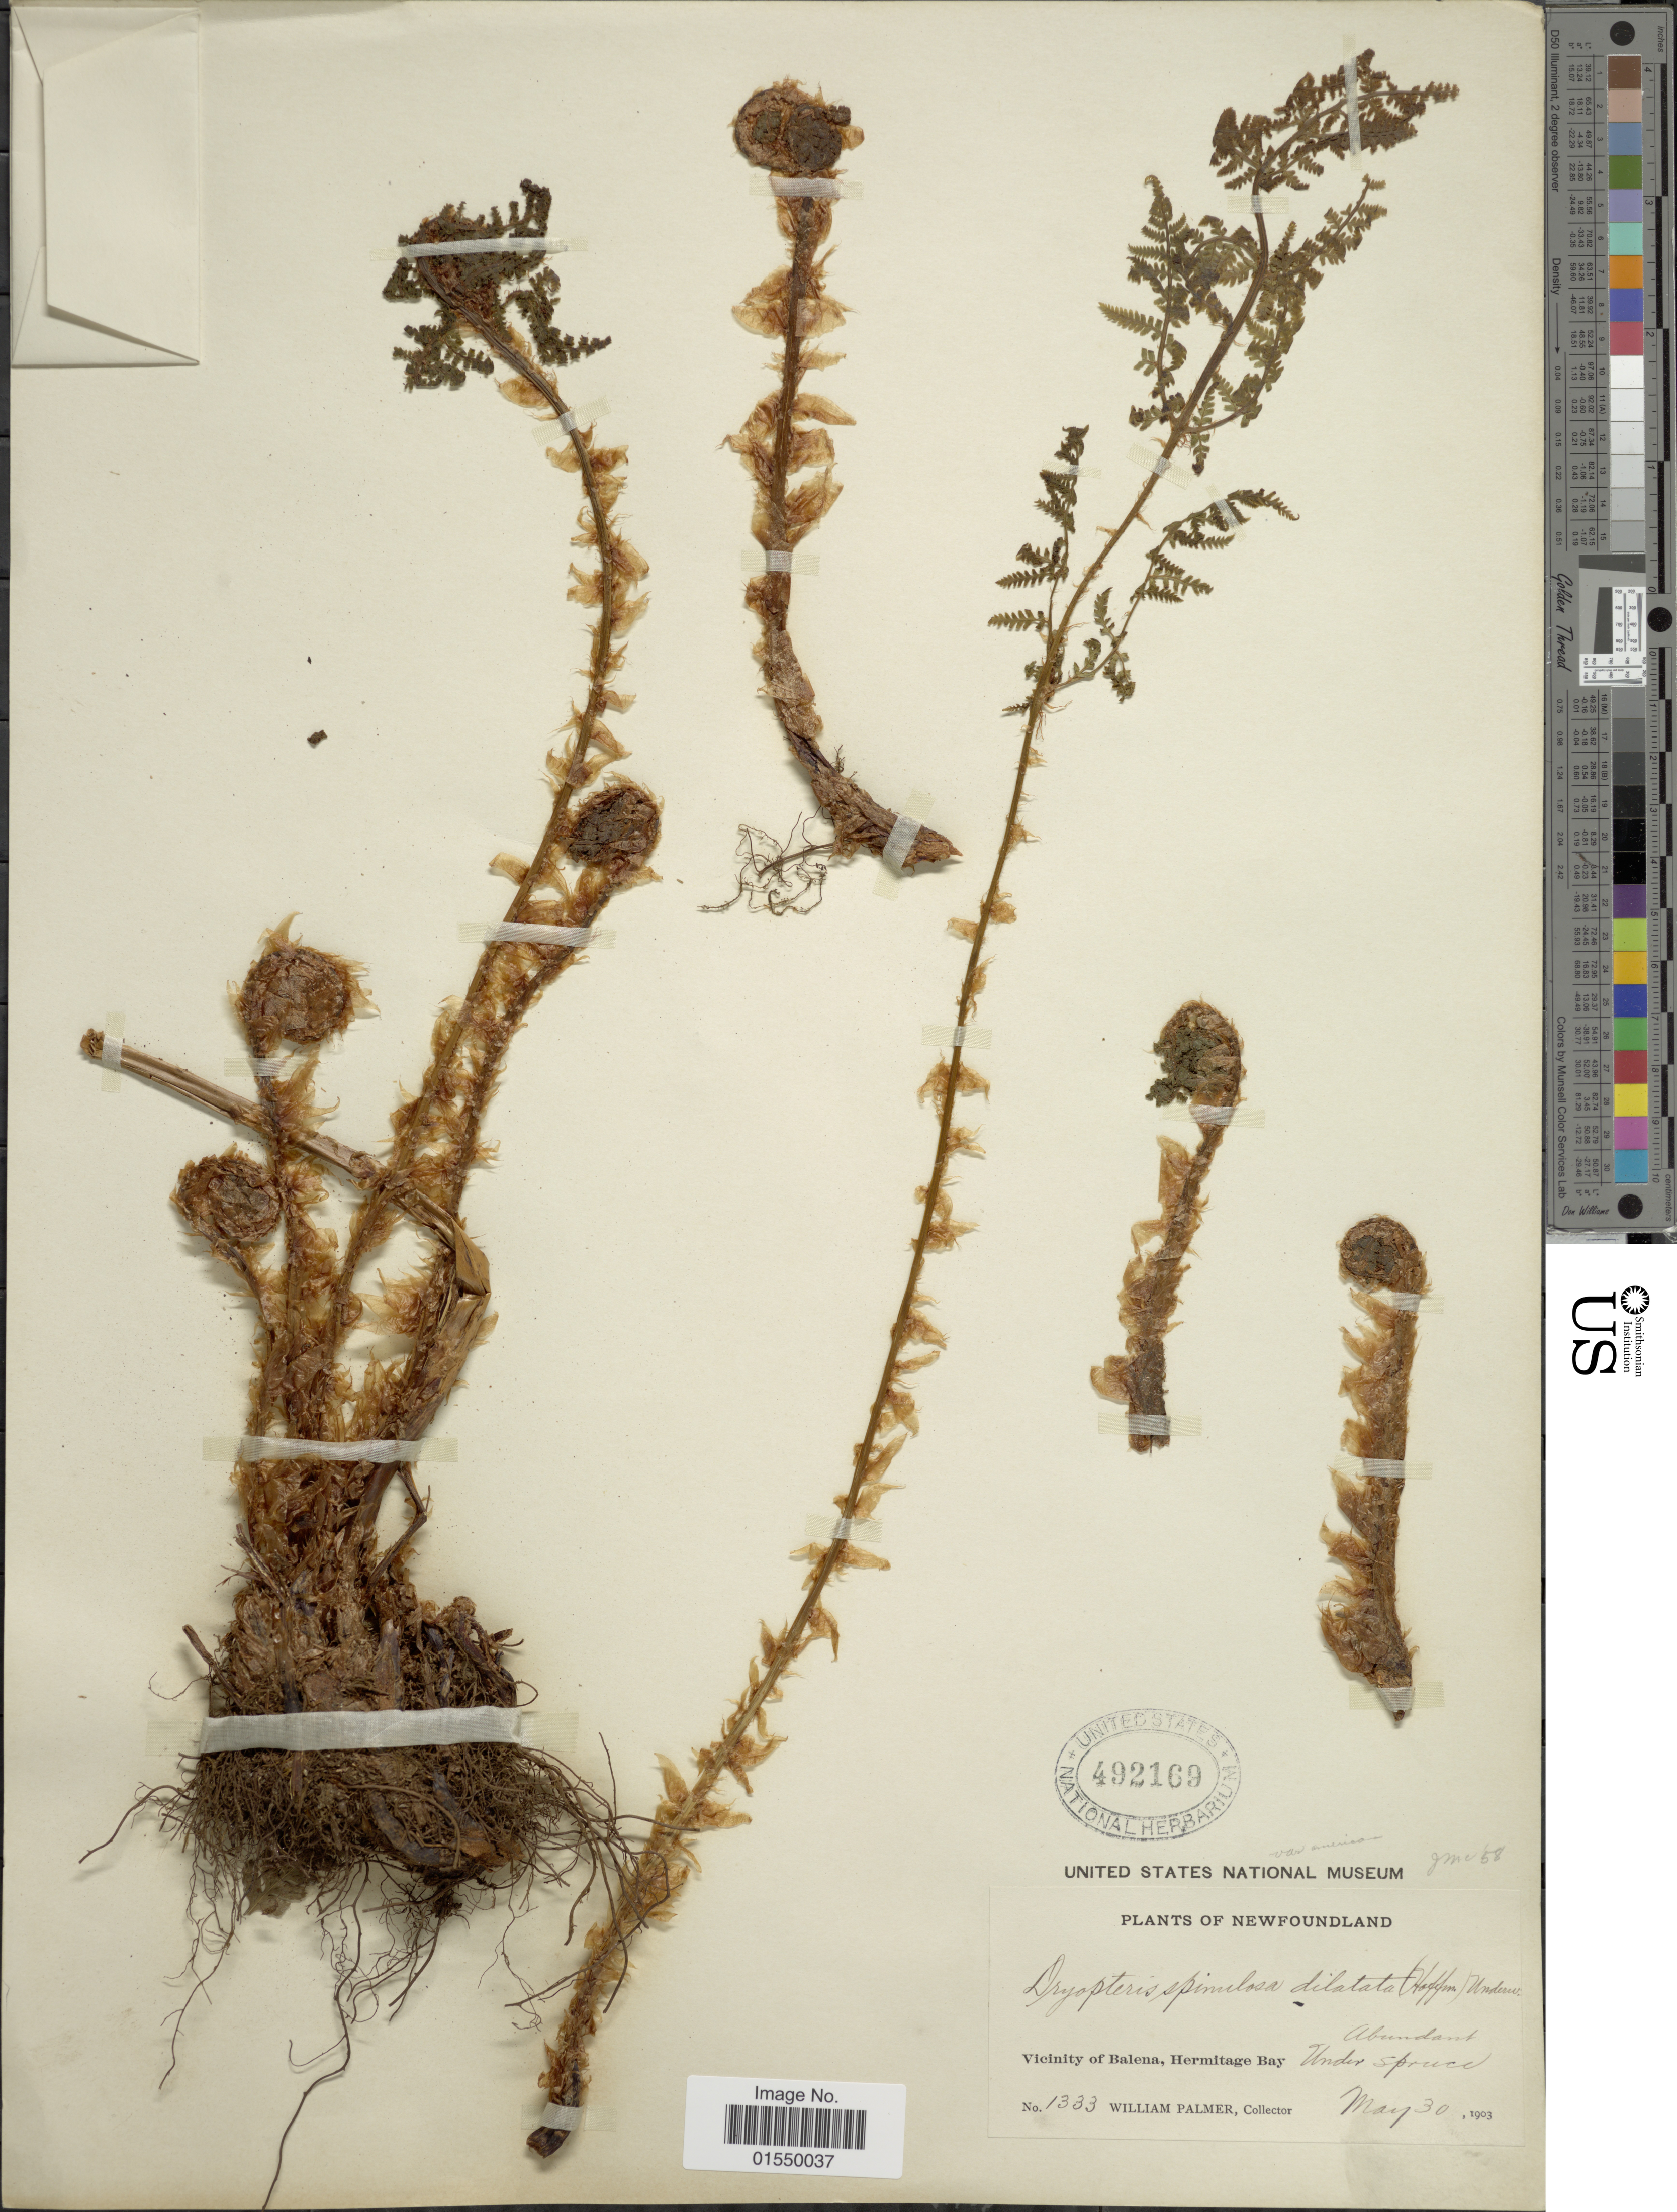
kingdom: Plantae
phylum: Tracheophyta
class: Polypodiopsida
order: Polypodiales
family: Dryopteridaceae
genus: Dryopteris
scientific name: Dryopteris campyloptera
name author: Clarkson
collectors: W. Palmer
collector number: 1333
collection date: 1903-05-30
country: Canada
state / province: Newfoundland and Labrador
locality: Vicinity of Balena, Hermitage Bay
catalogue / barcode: US 492169